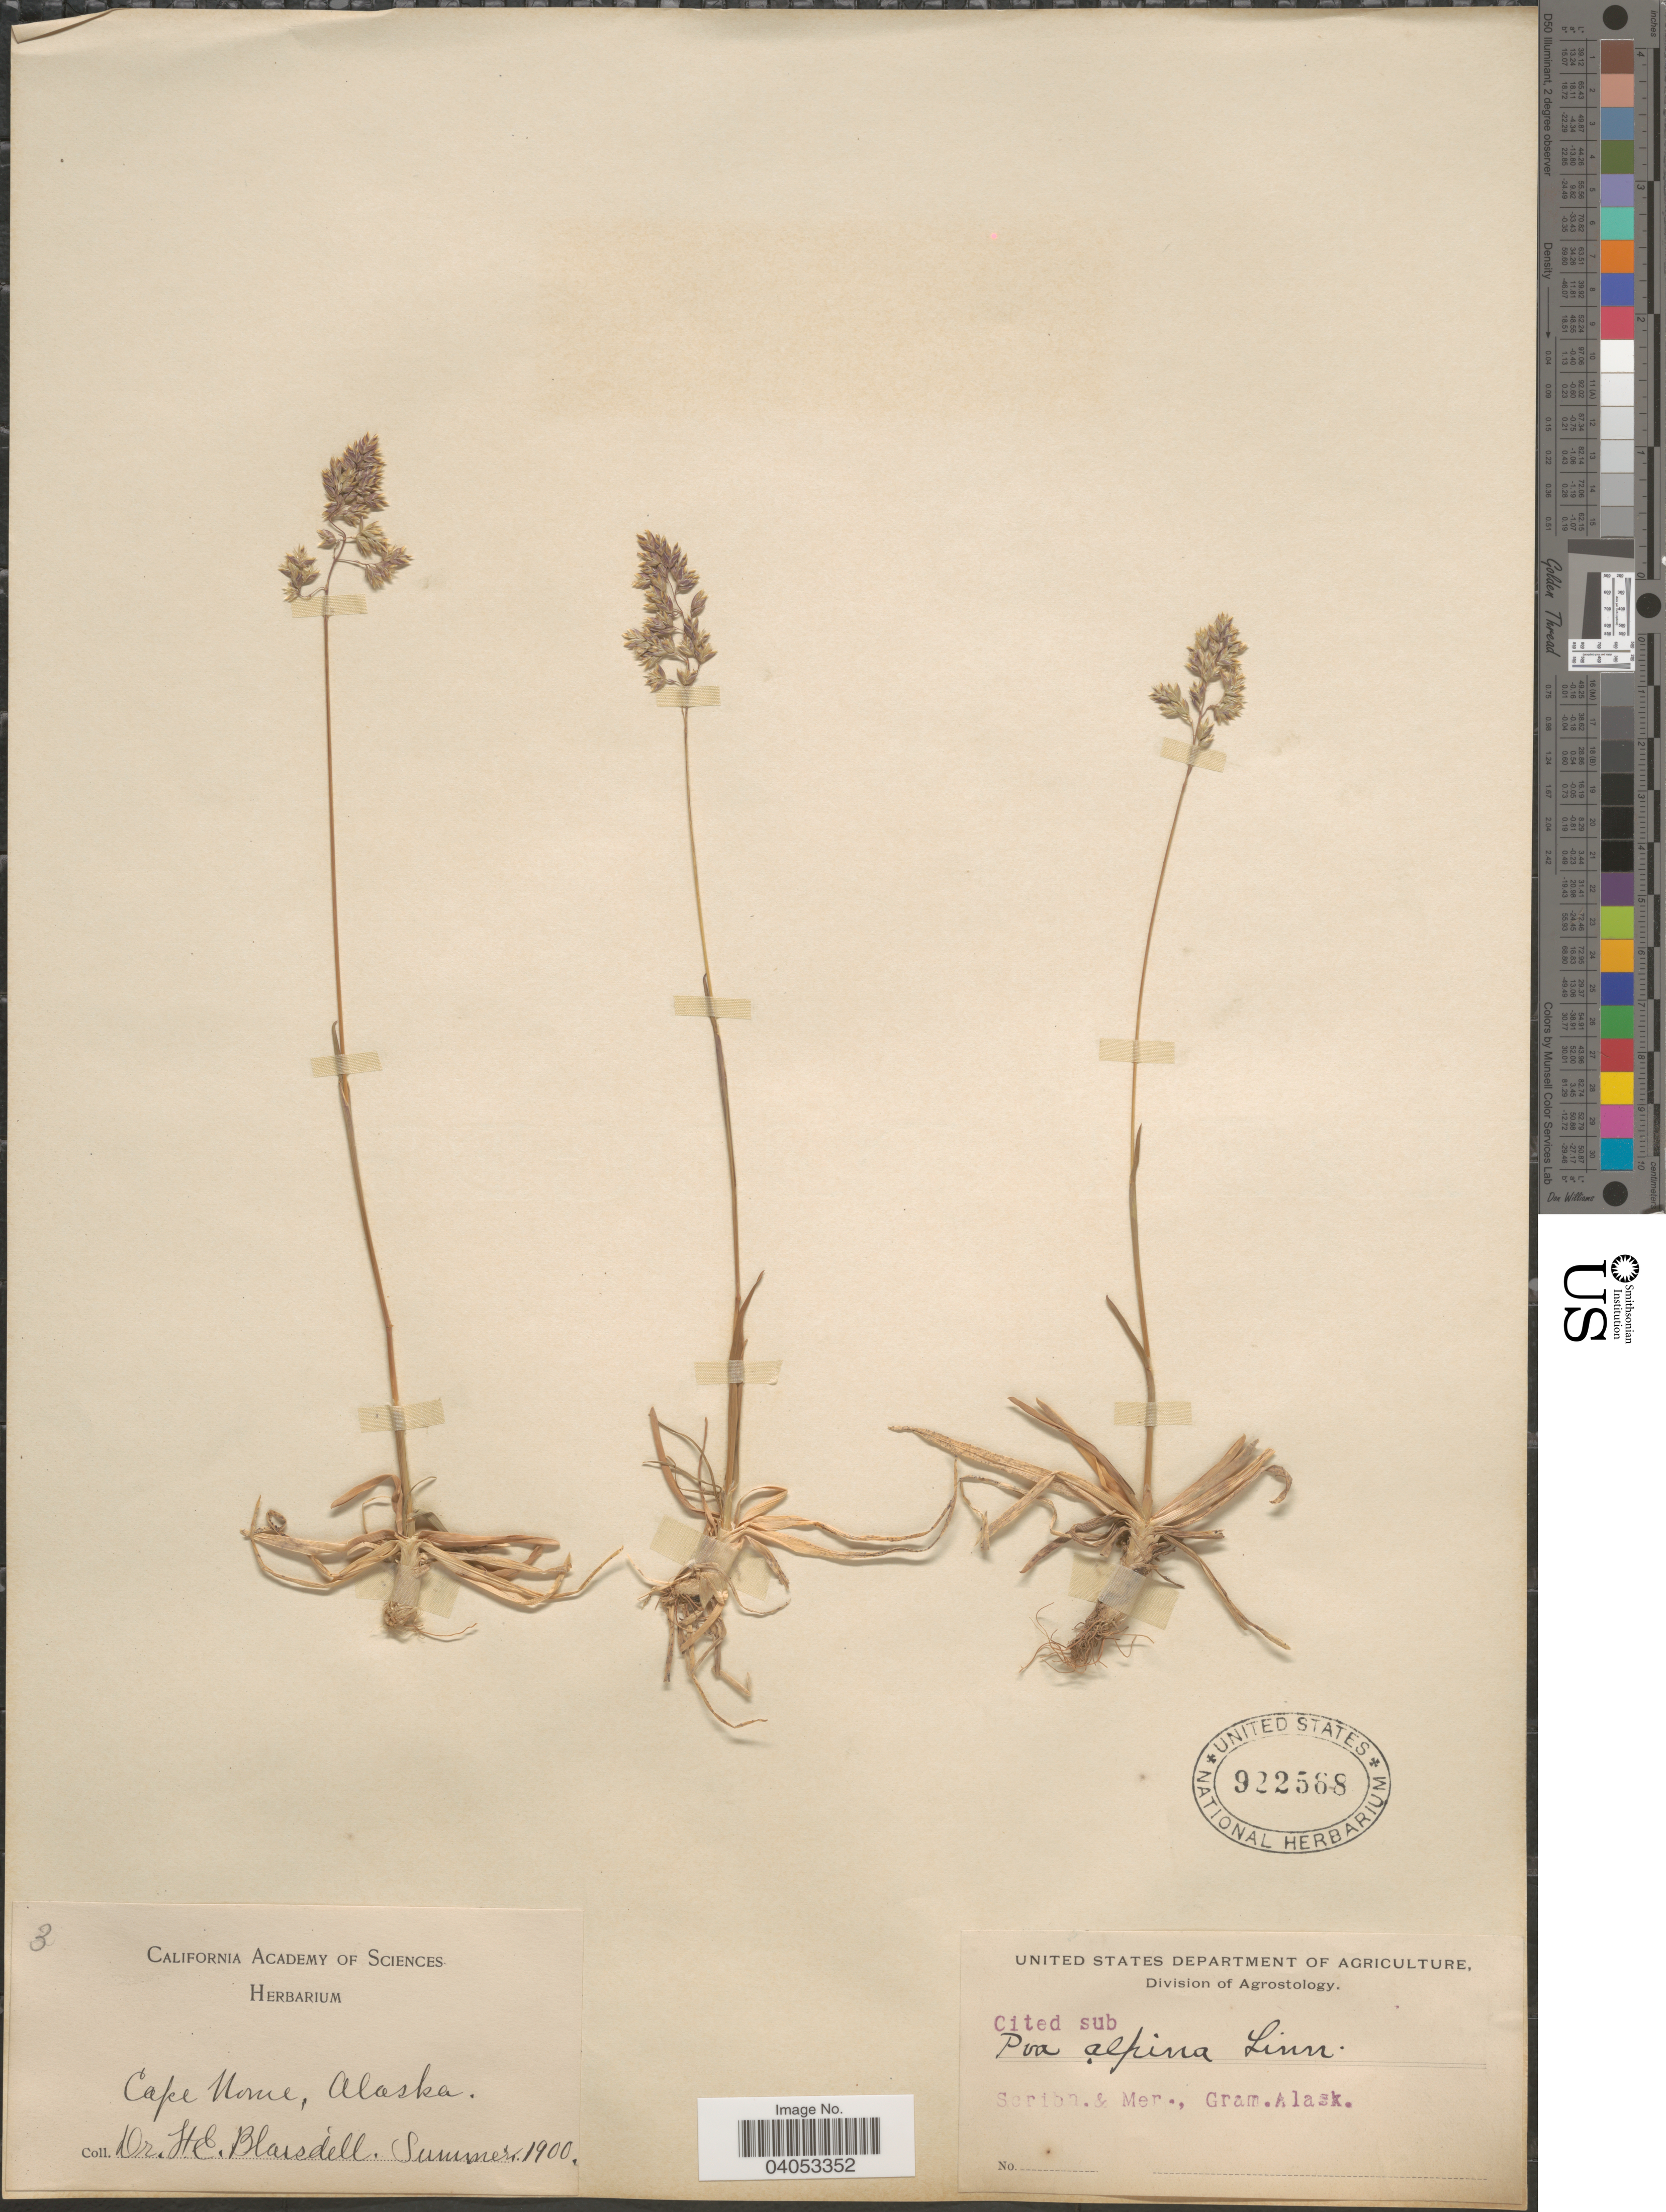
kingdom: Plantae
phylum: Tracheophyta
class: Liliopsida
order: Poales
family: Poaceae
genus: Poa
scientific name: Poa alpina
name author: L.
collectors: F. Blaisdell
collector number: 3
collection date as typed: Summer 1900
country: United States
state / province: Alaska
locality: Cape Nome.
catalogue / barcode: US 922568